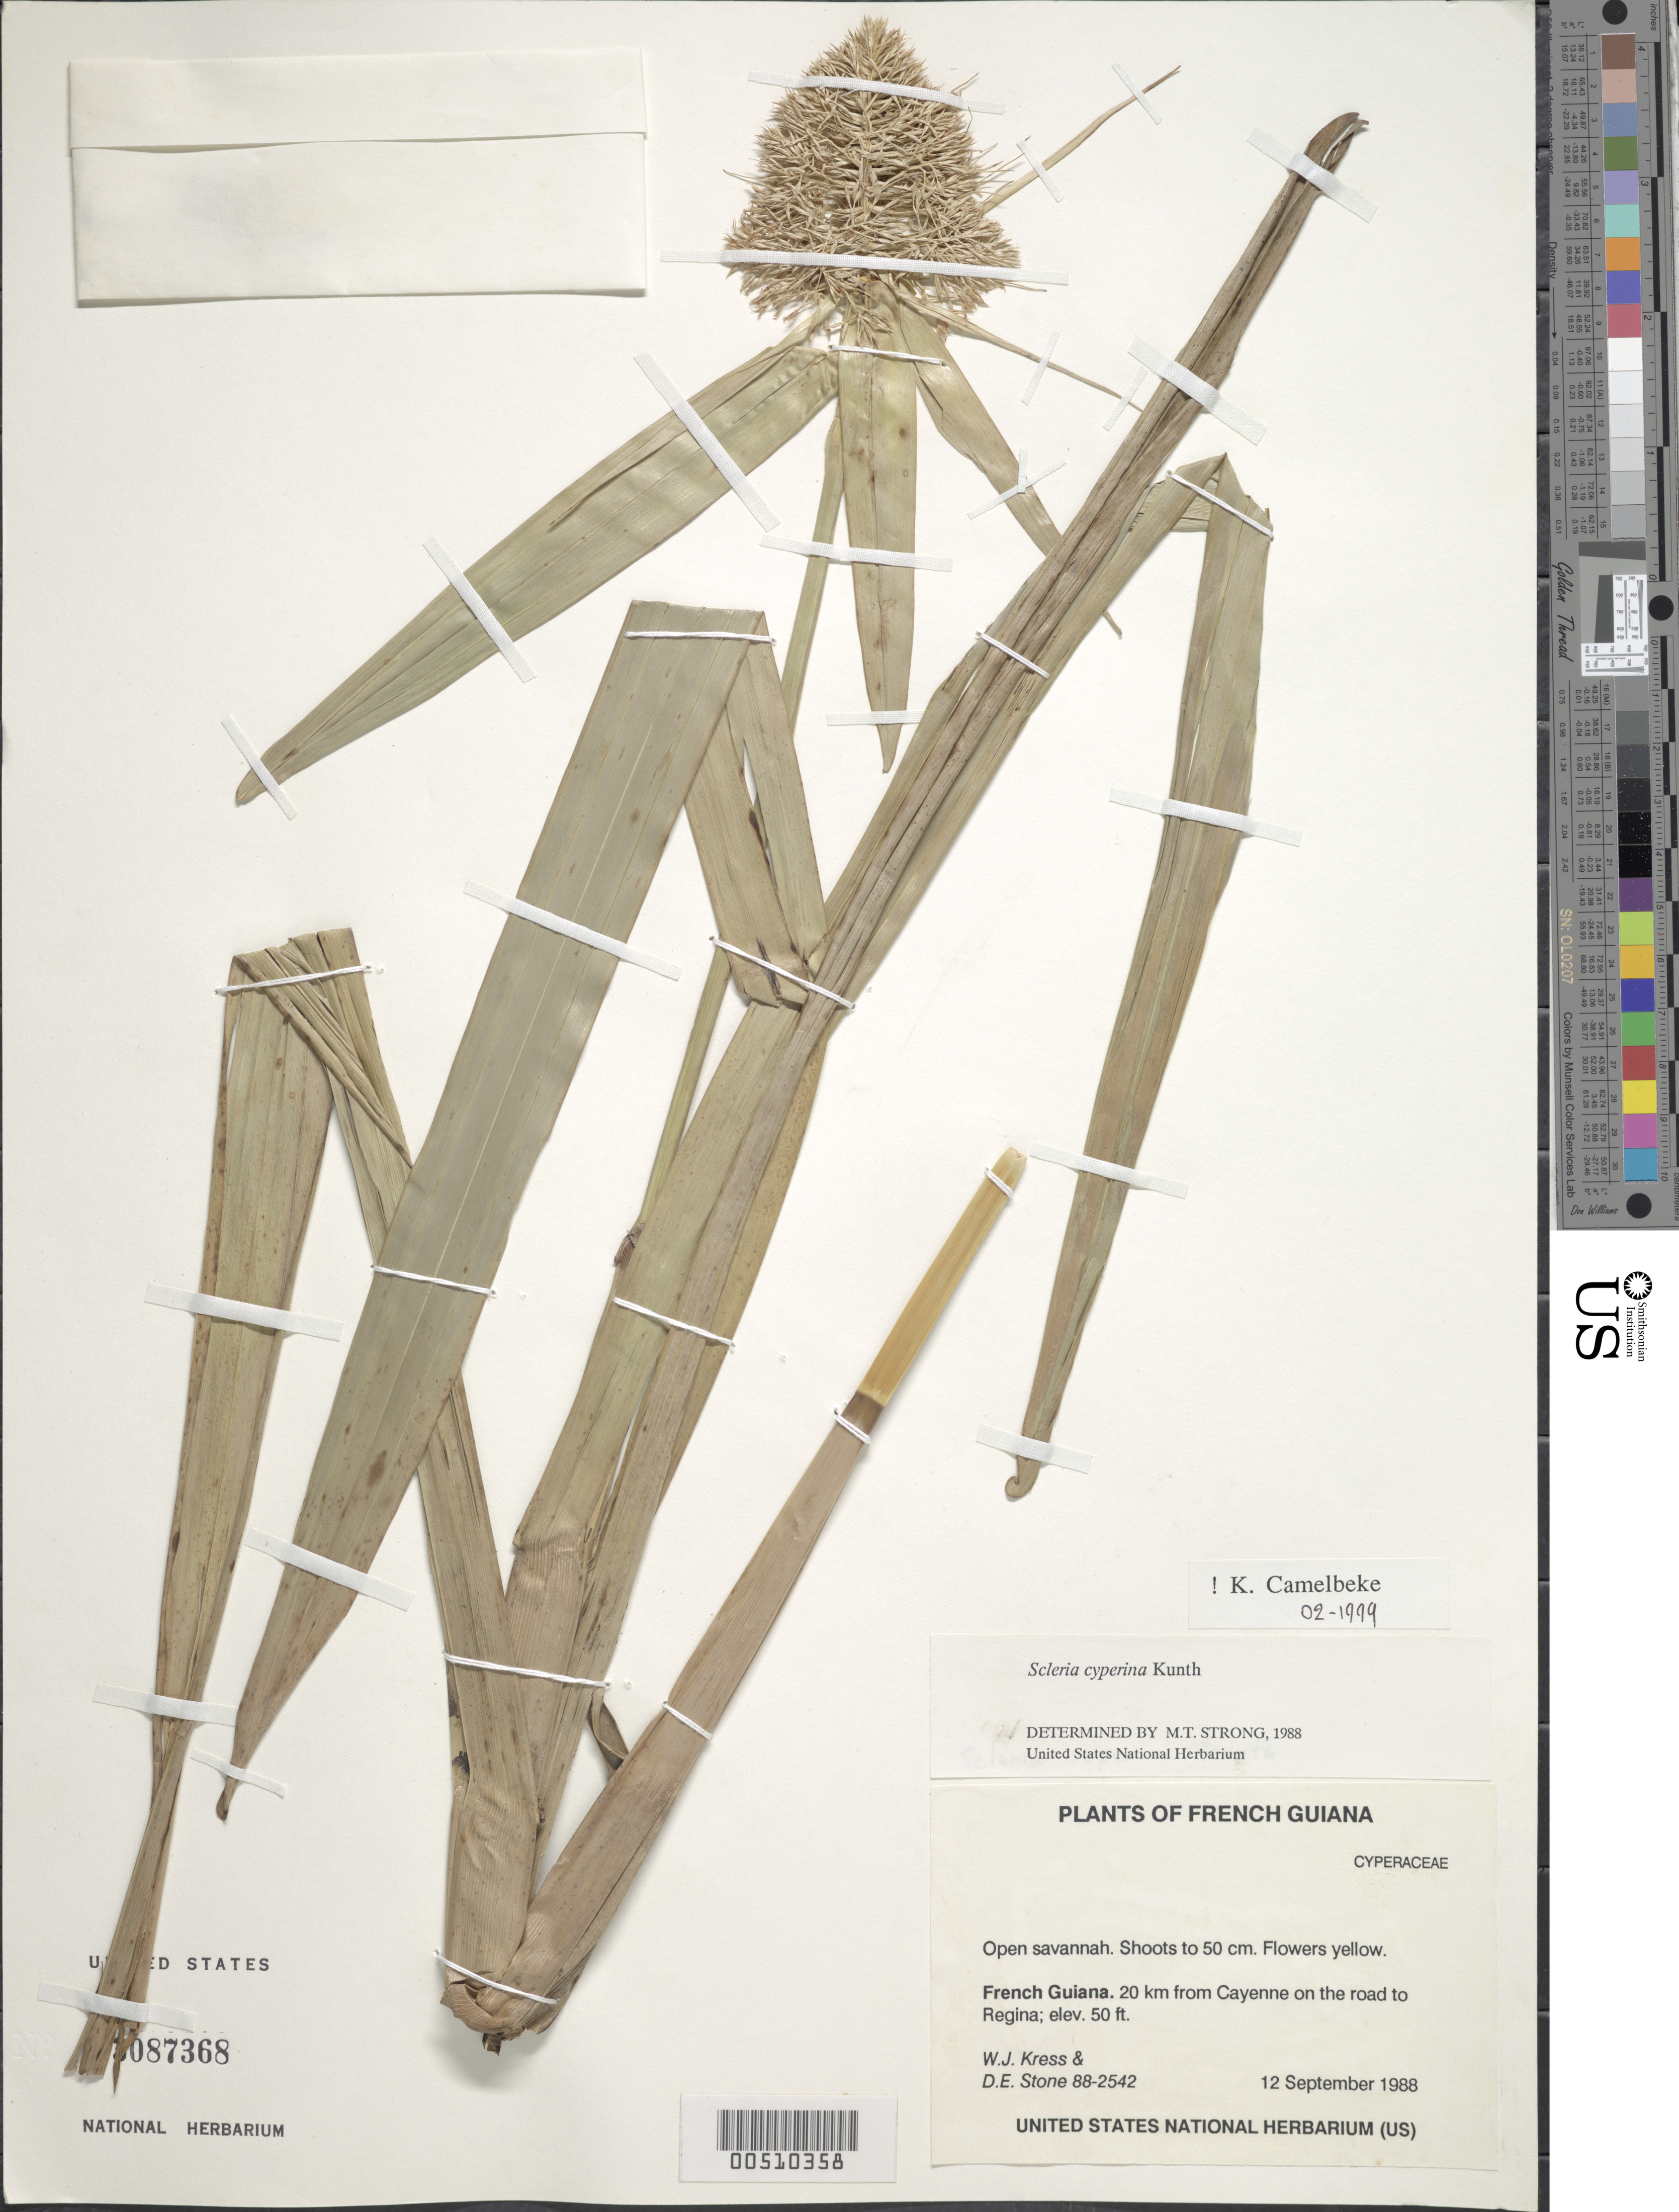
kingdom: Plantae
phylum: Tracheophyta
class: Liliopsida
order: Poales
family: Cyperaceae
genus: Scleria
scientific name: Scleria cyperina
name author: Willd. ex Kunth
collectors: W. J. Kress & D. E. Stone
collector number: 2542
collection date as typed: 12 Sep 1988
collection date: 1988-09-12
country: French Guiana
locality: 20 km from Cayenne on the road to Regina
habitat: Open savannah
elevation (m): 15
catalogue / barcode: US 3087368